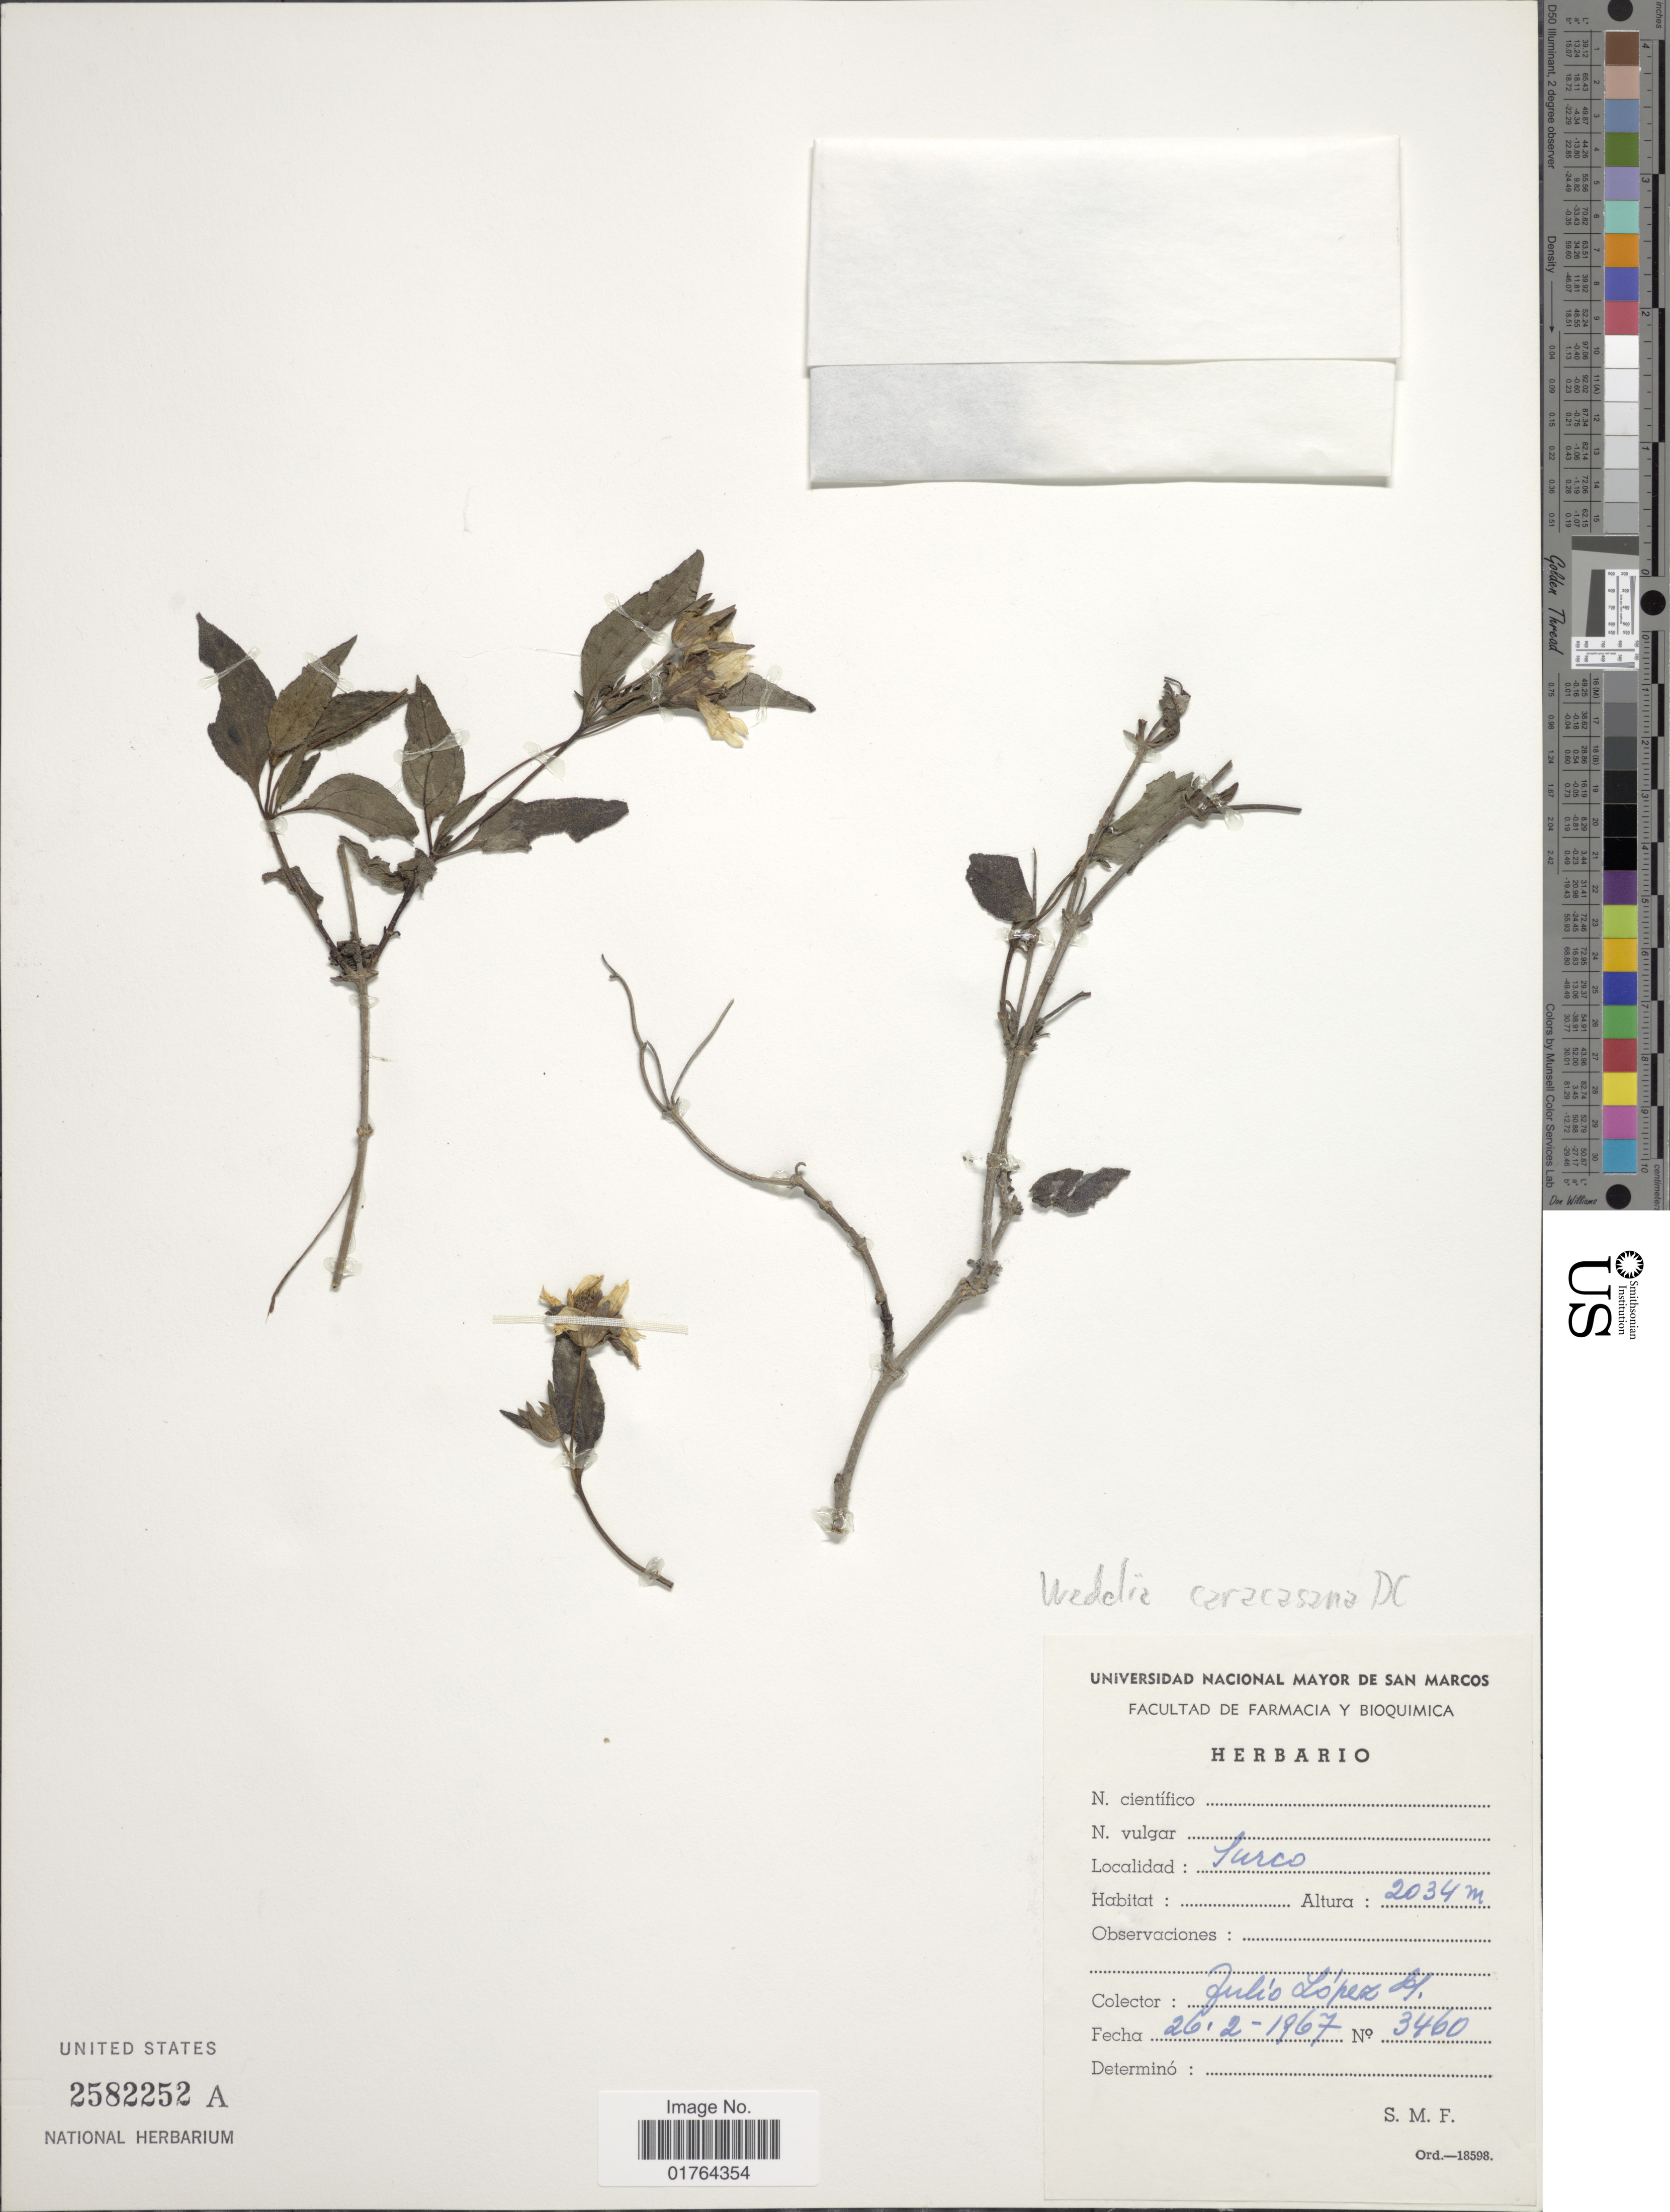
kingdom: Plantae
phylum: Tracheophyta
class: Magnoliopsida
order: Asterales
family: Asteraceae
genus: Wedelia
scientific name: Wedelia calycina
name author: Rich.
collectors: J. López G.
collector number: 3460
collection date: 1967-02-26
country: Peru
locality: Surco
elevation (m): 2034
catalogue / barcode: US 2582252A